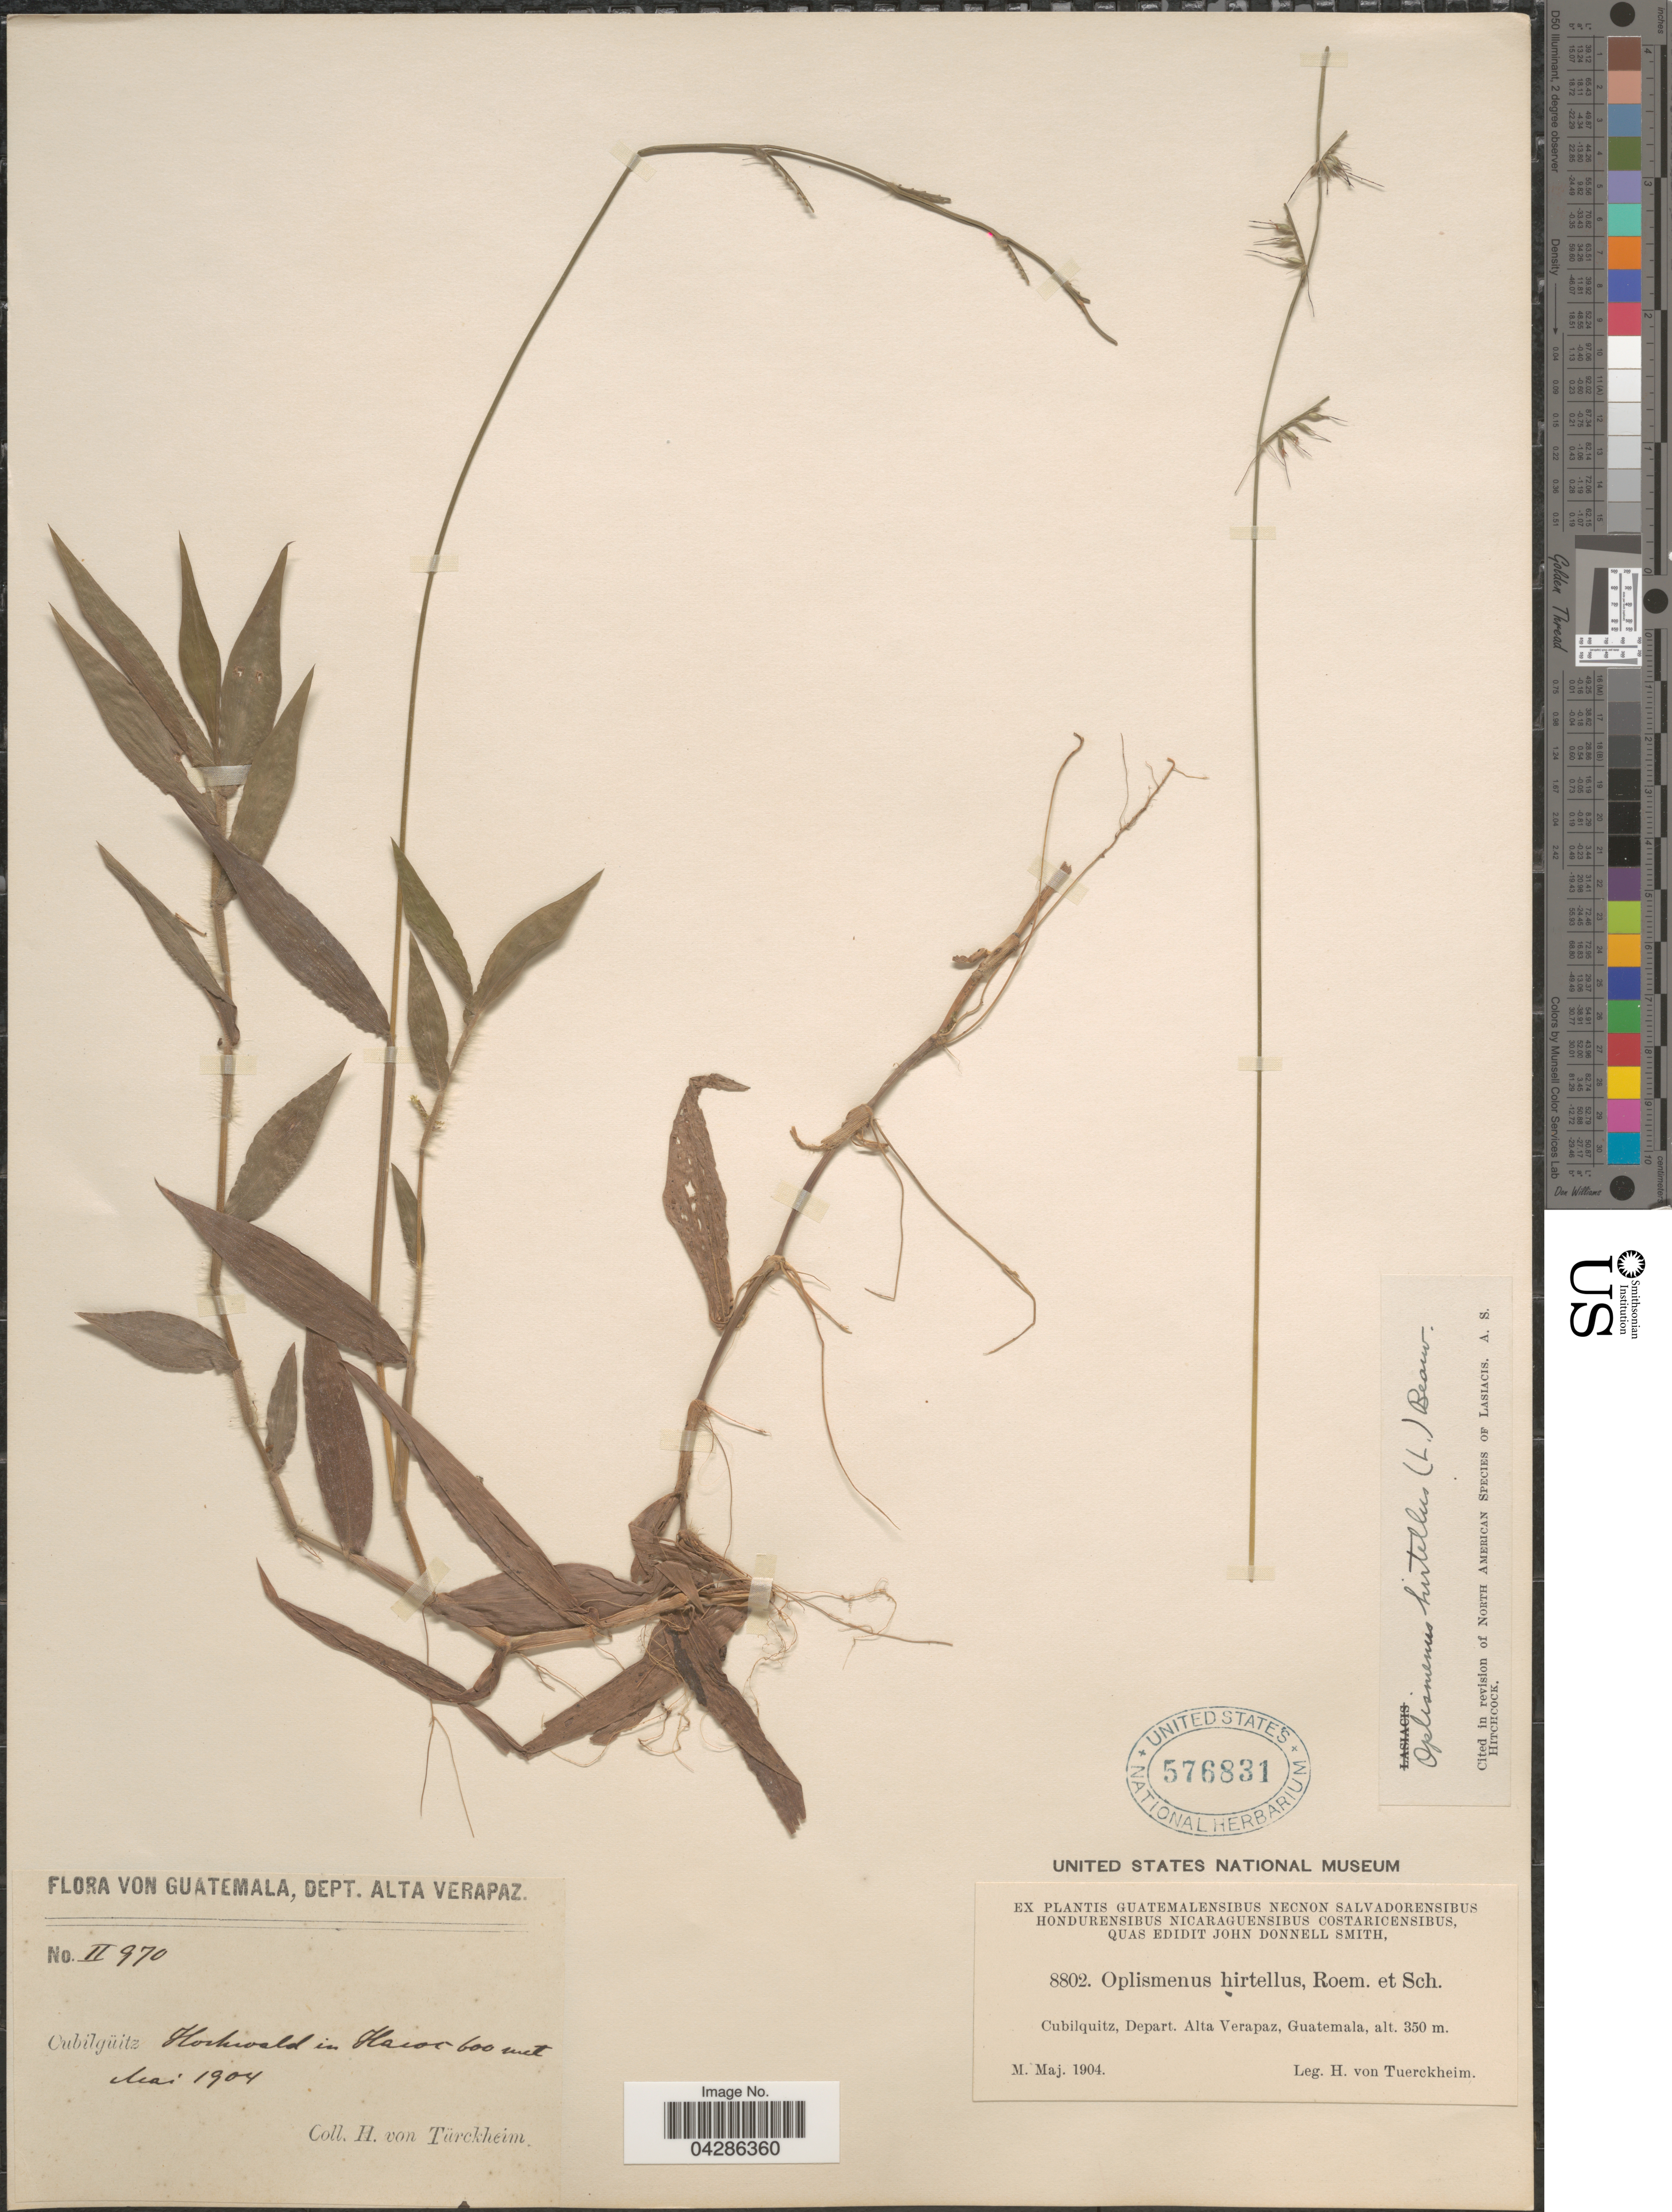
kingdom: Plantae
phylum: Tracheophyta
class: Liliopsida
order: Poales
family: Poaceae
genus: Oplismenus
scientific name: Oplismenus hirtellus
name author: (L.) P. Beauv.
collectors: H. von Türckheim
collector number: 8802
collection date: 1904-05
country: Guatemala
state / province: Alta Verapaz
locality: Cubilquitz, Depart. Alta Verapaz.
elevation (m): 350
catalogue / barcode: US 576831